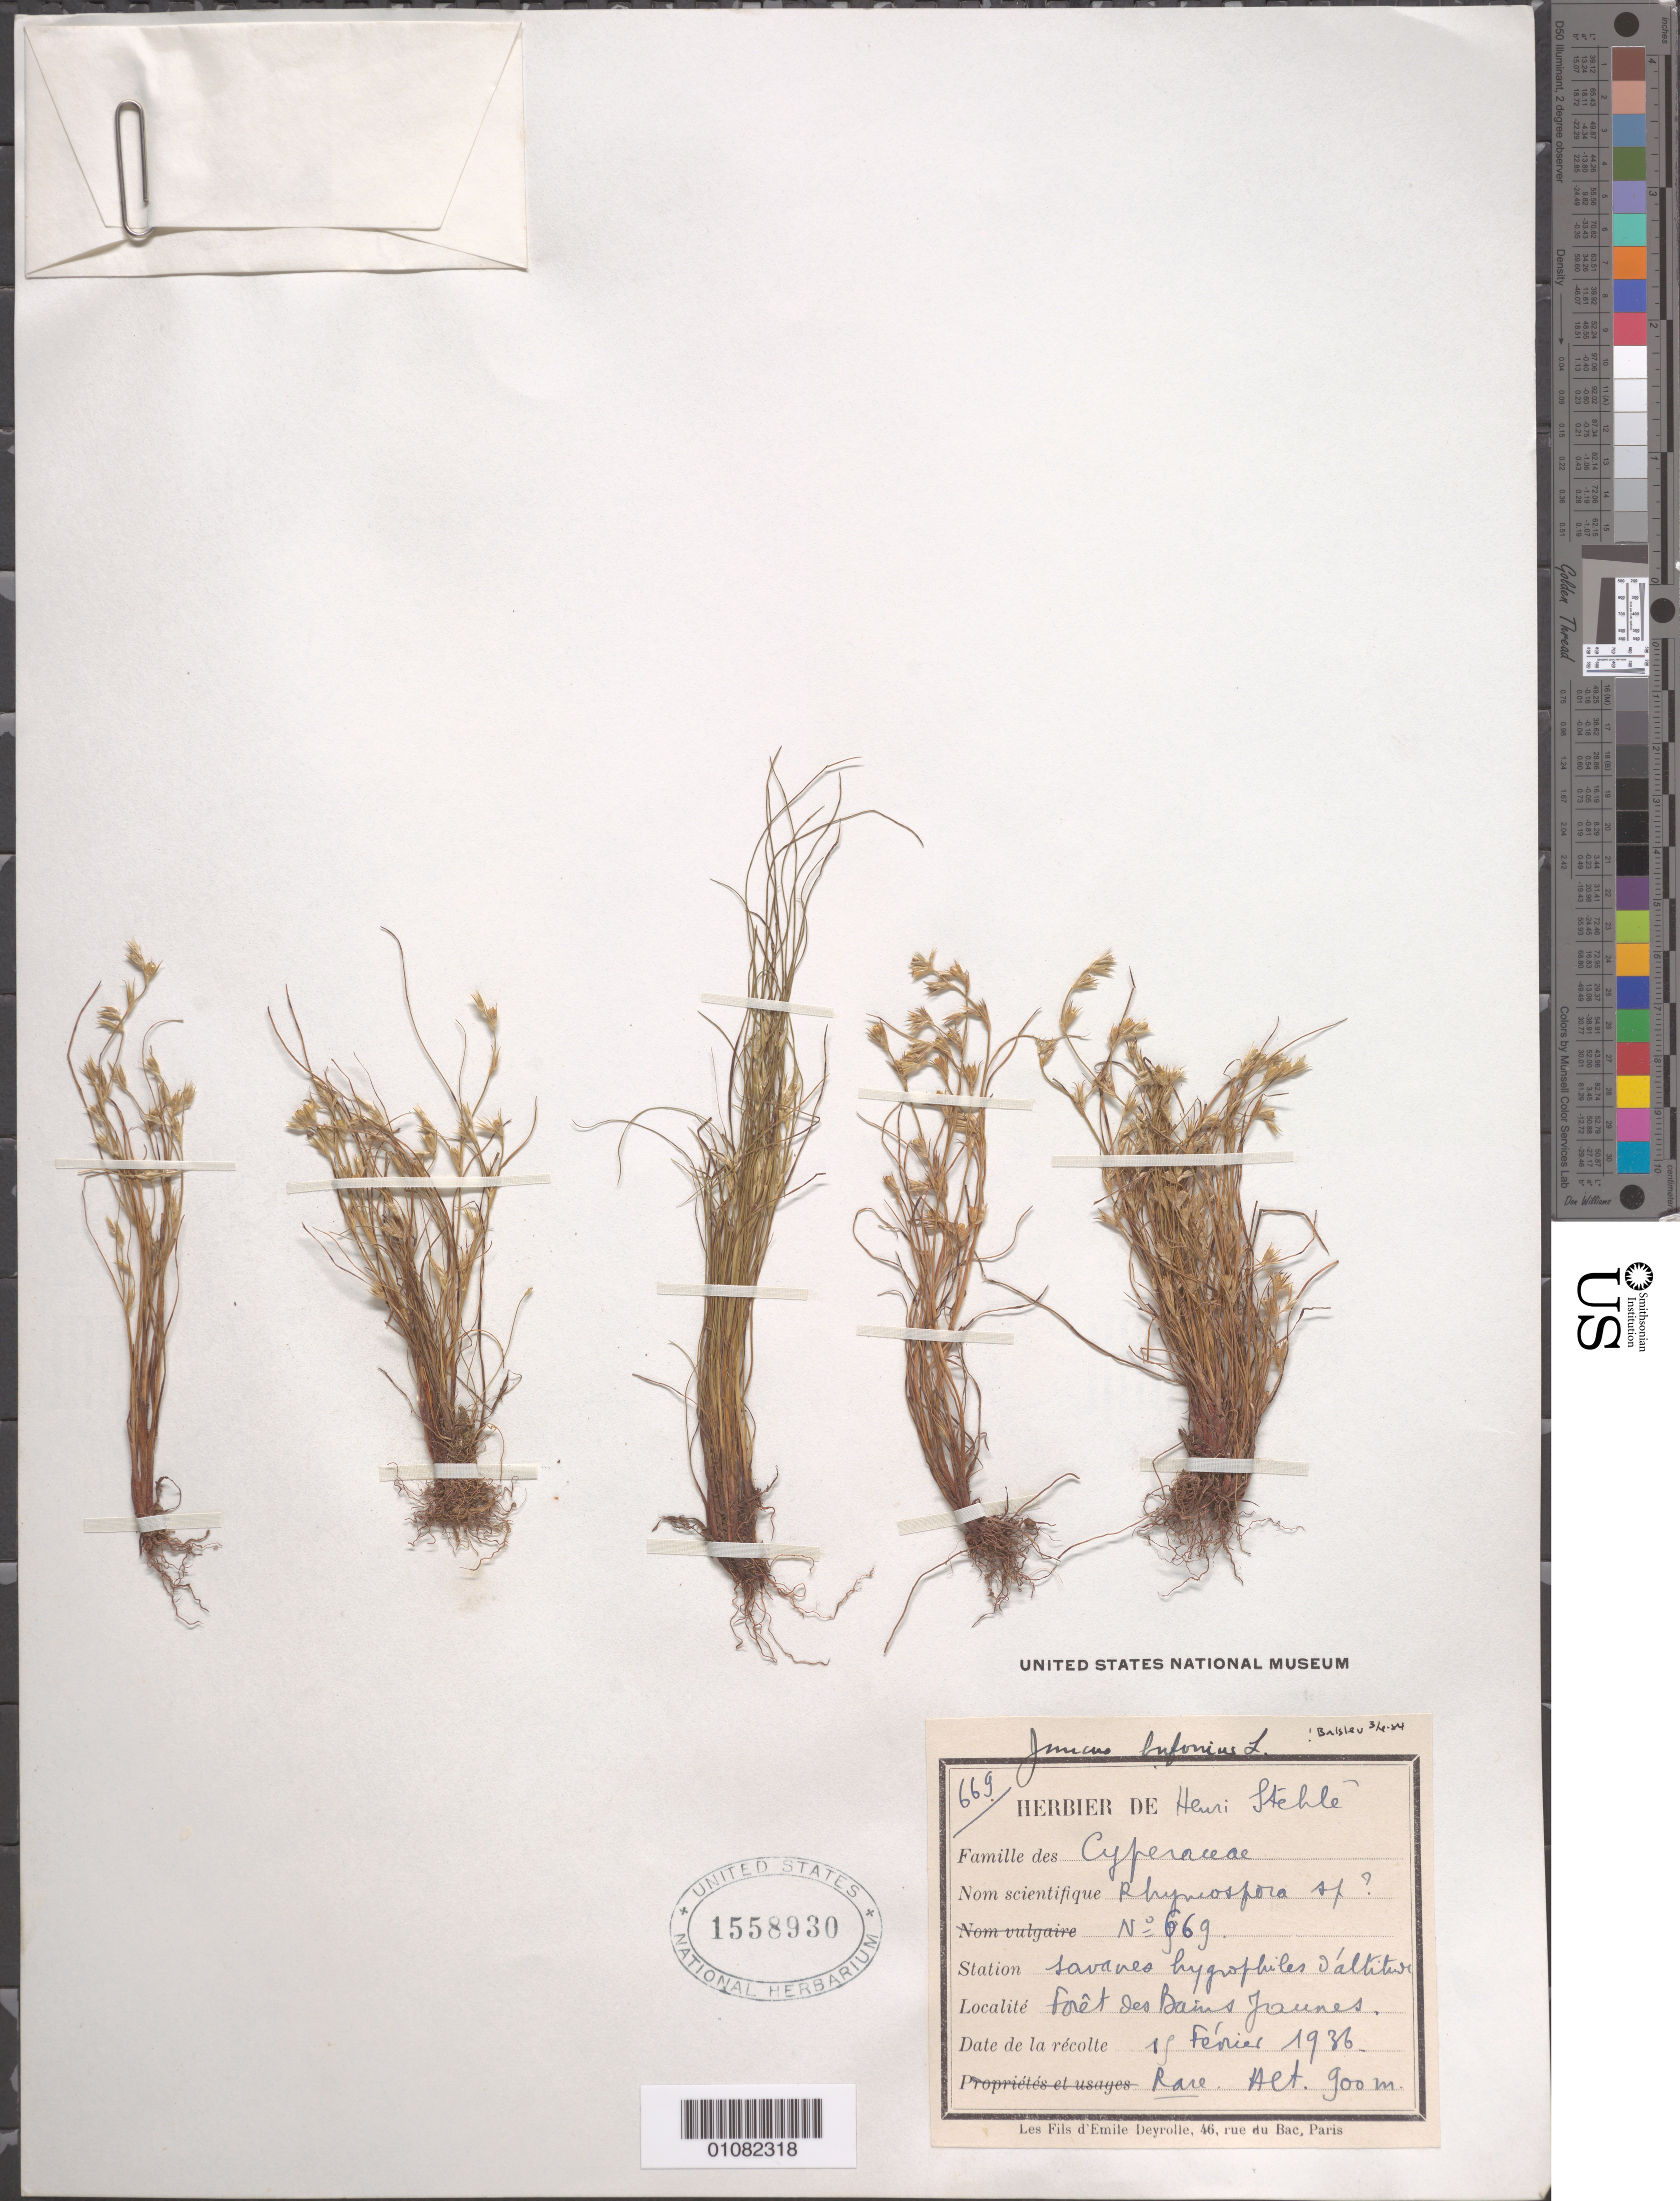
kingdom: Plantae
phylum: Tracheophyta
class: Liliopsida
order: Poales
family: Juncaceae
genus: Juncus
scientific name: Juncus bufonius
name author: L.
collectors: H. Stehlé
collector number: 669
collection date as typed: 18 Feb 1936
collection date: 1936-02-18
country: Guadeloupe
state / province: St. Claude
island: Basse Terre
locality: forêt des Bains Jaunes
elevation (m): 900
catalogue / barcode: US 1558930